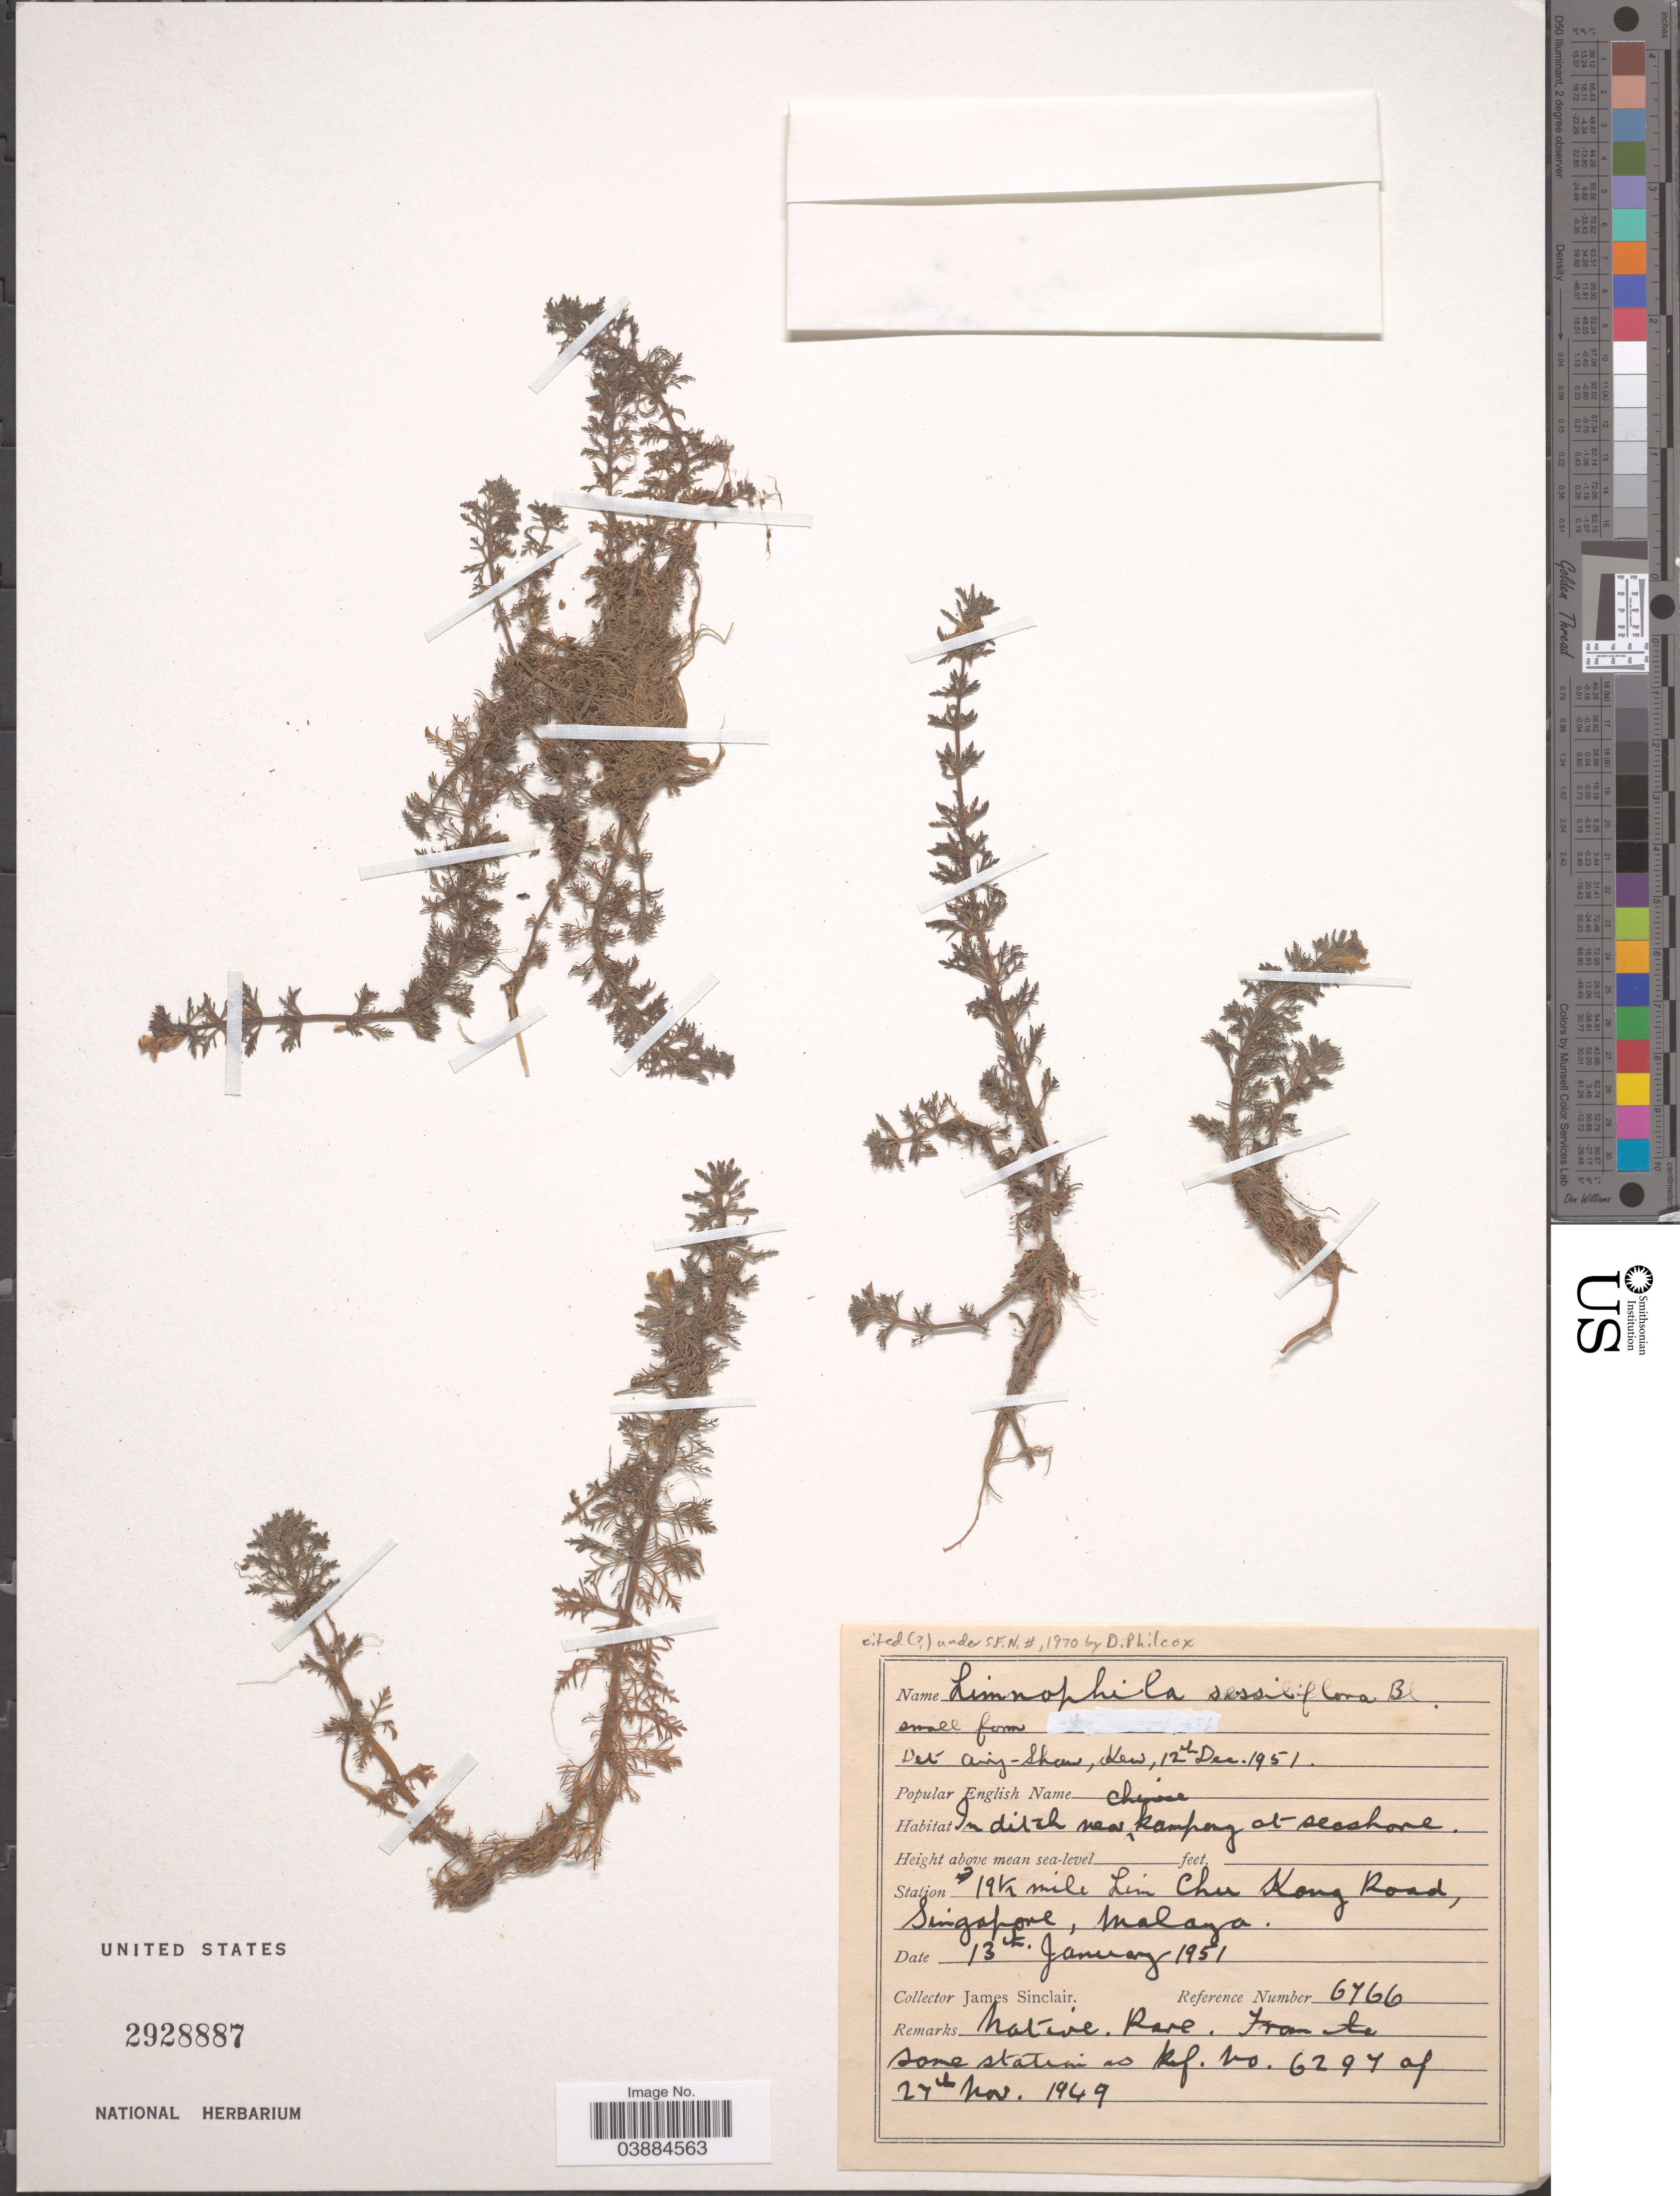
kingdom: Plantae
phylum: Tracheophyta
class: Magnoliopsida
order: Lamiales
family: Plantaginaceae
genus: Limnophila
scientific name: Limnophila sessiliflora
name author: (Vahl) Blume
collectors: J. Sinclair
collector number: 6766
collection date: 1951-01-13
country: Singapore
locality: Station 19½ mile Lim Chu Kong Road, Malaya.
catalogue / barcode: US 2928887